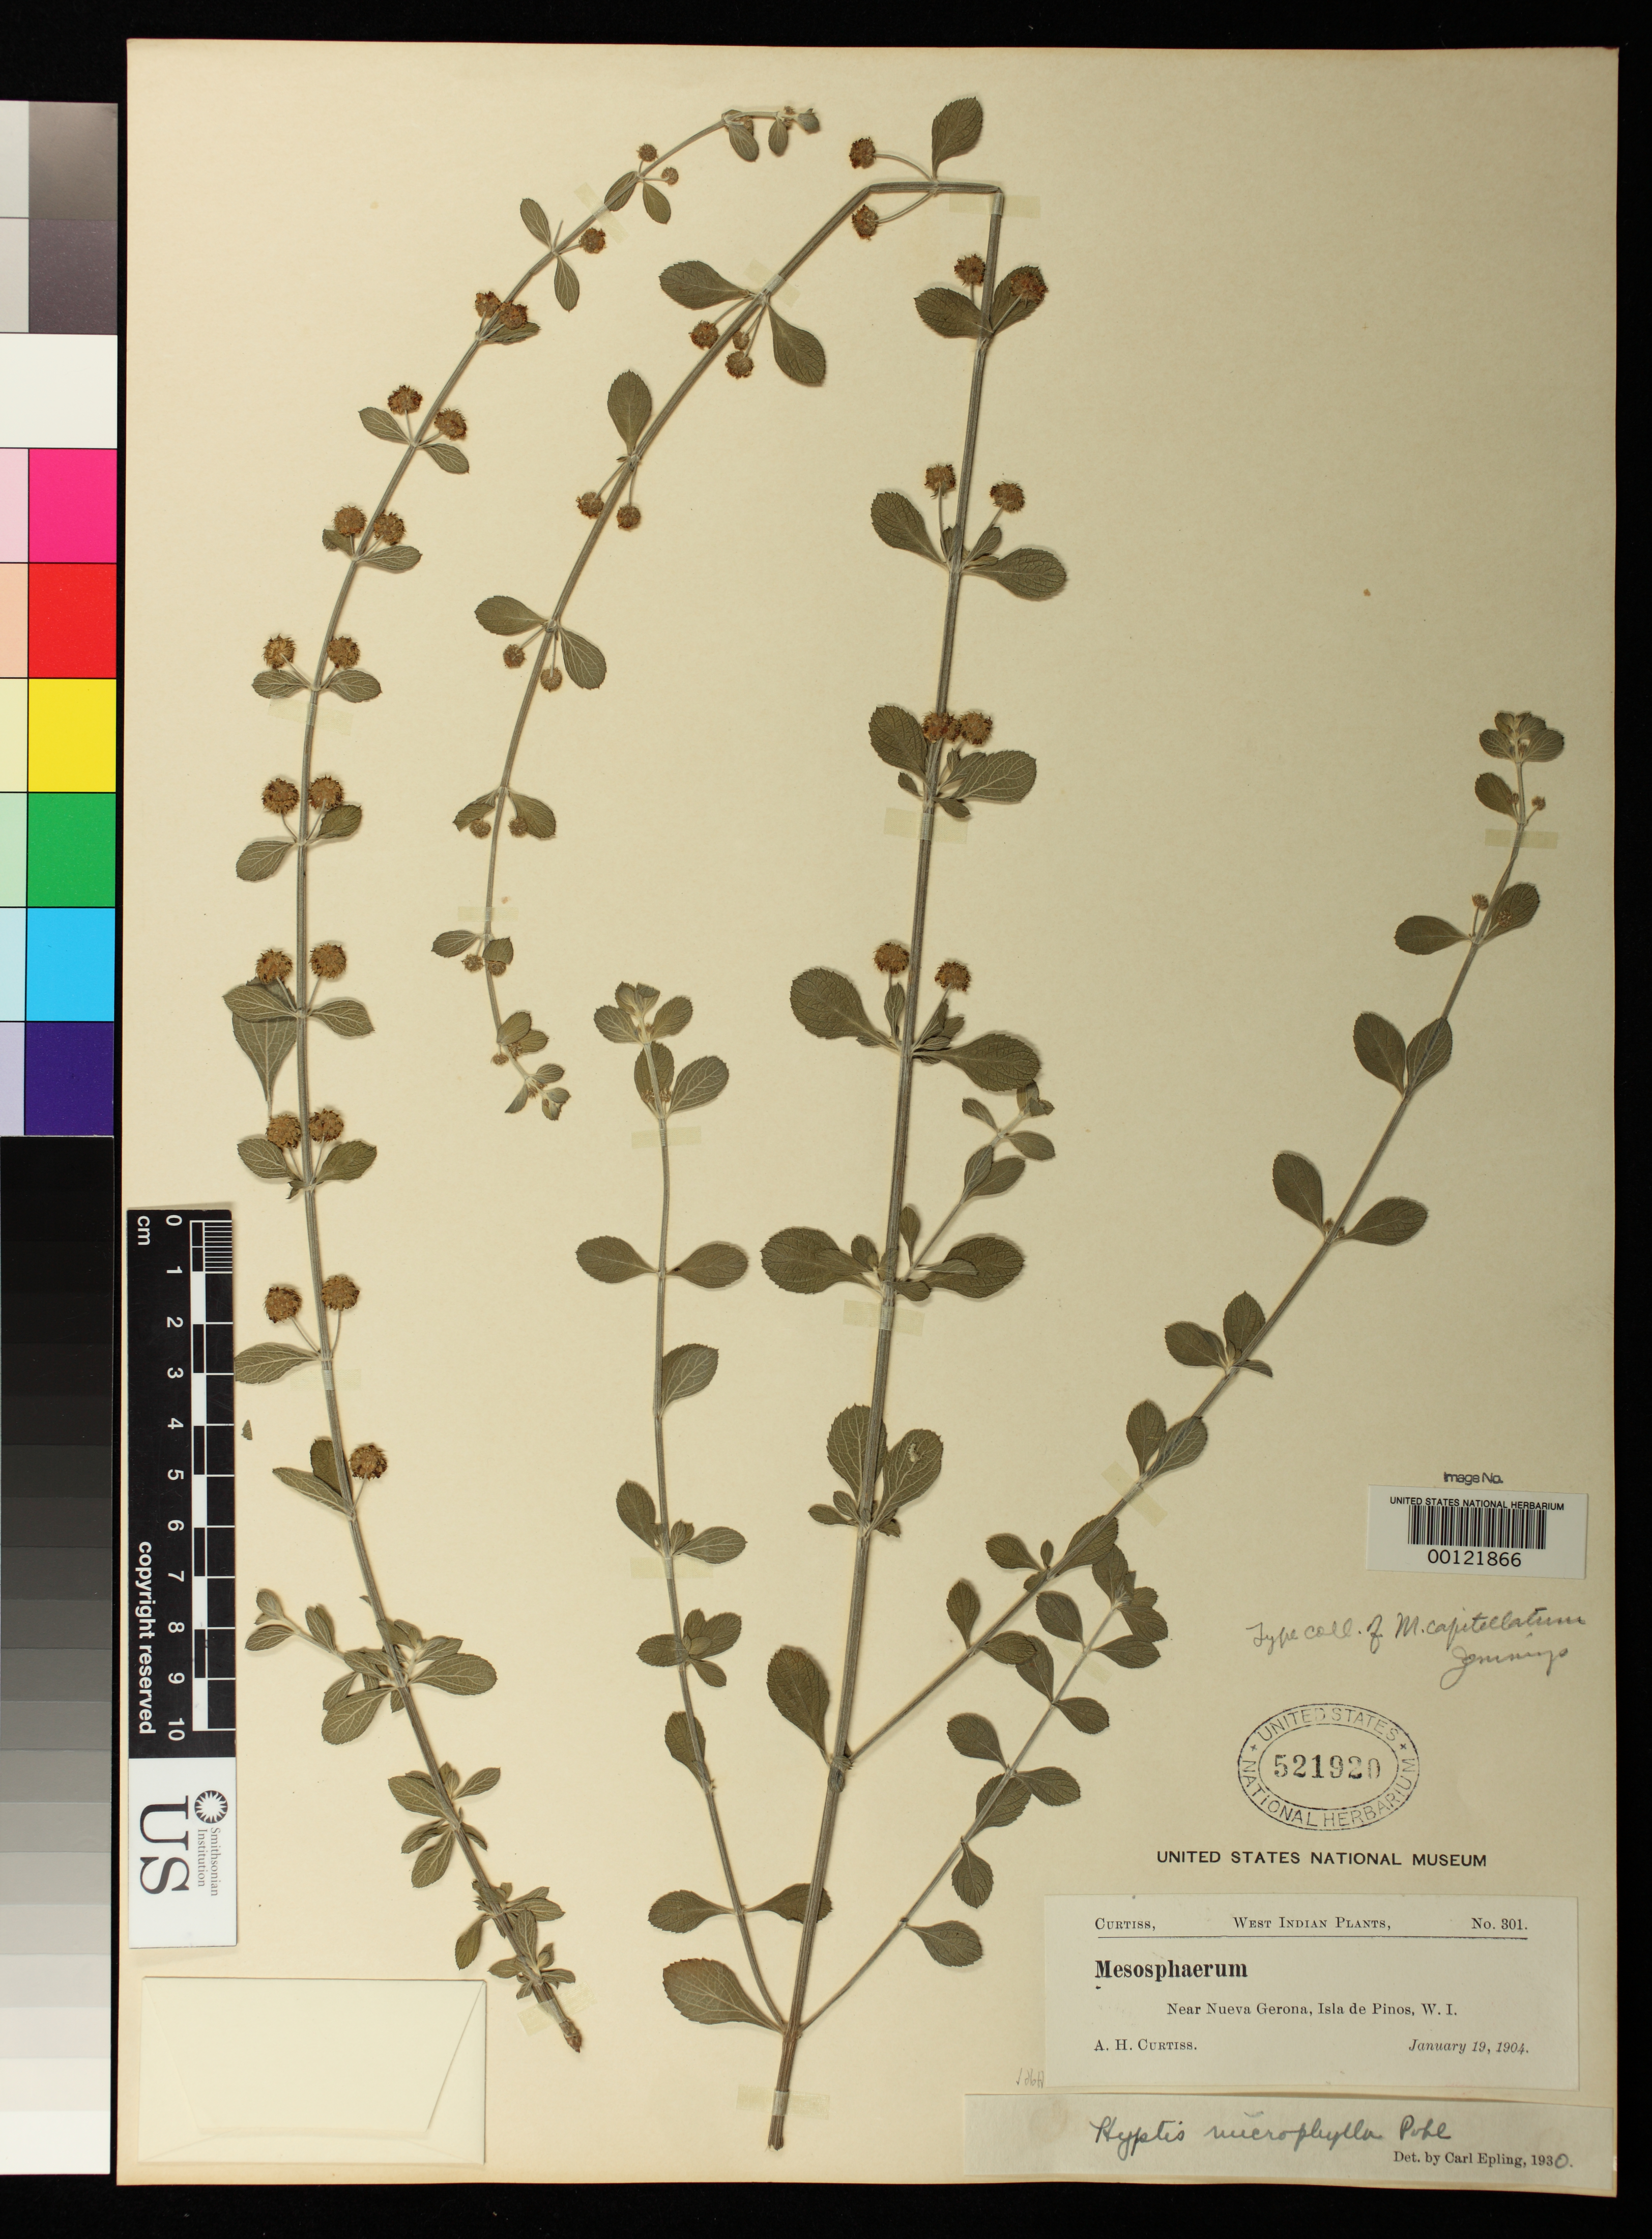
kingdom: Plantae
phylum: Tracheophyta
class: Magnoliopsida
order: Lamiales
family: Lamiaceae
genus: Mesosphaerum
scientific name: Mesosphaerum capitellatum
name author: Jenn.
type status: Isotype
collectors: A. H. Curtiss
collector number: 301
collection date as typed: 19 Jan 1904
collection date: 1904-01-19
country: Cuba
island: Isla de la Juventud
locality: Near Neuva Gerona, Isla de Pinos, W.I.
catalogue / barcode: US 521920